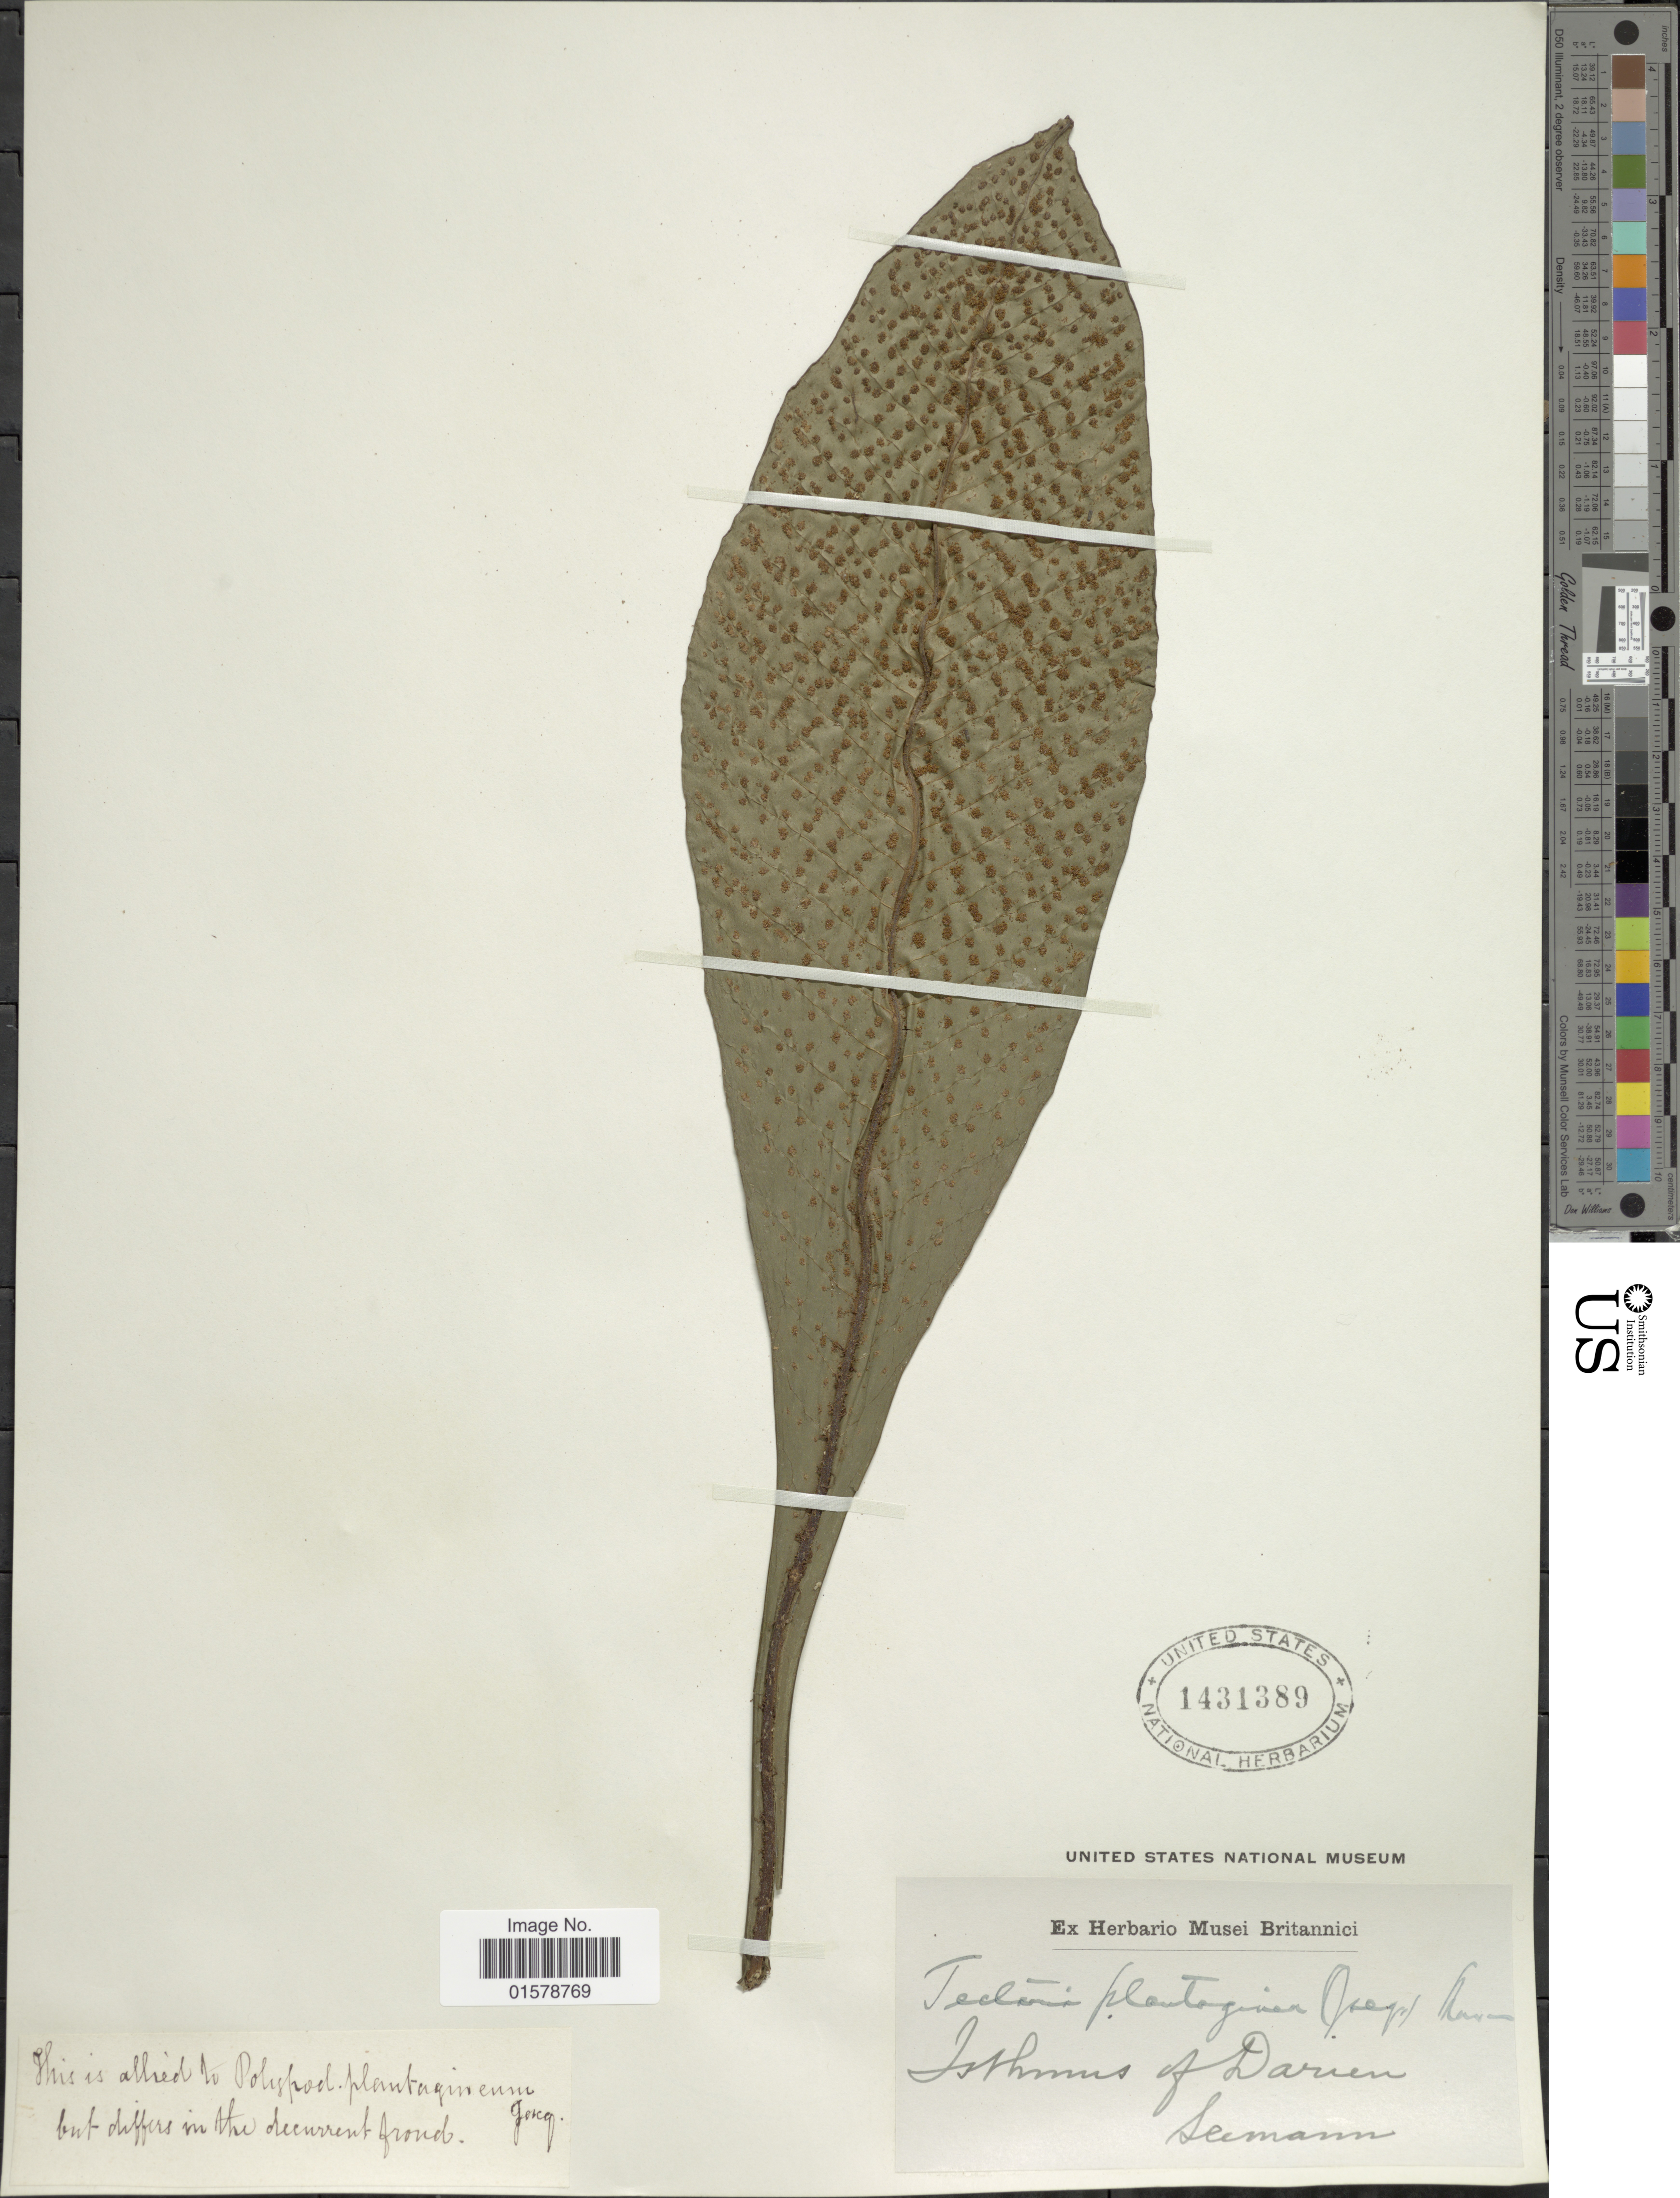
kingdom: Plantae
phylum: Tracheophyta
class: Polypodiopsida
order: Polypodiales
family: Tectariaceae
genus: Tectaria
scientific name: Tectaria plantaginea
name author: (Jacq.) Maxon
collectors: Seimann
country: Panama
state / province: Darién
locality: Isthmus of Darien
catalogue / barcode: US 1431389